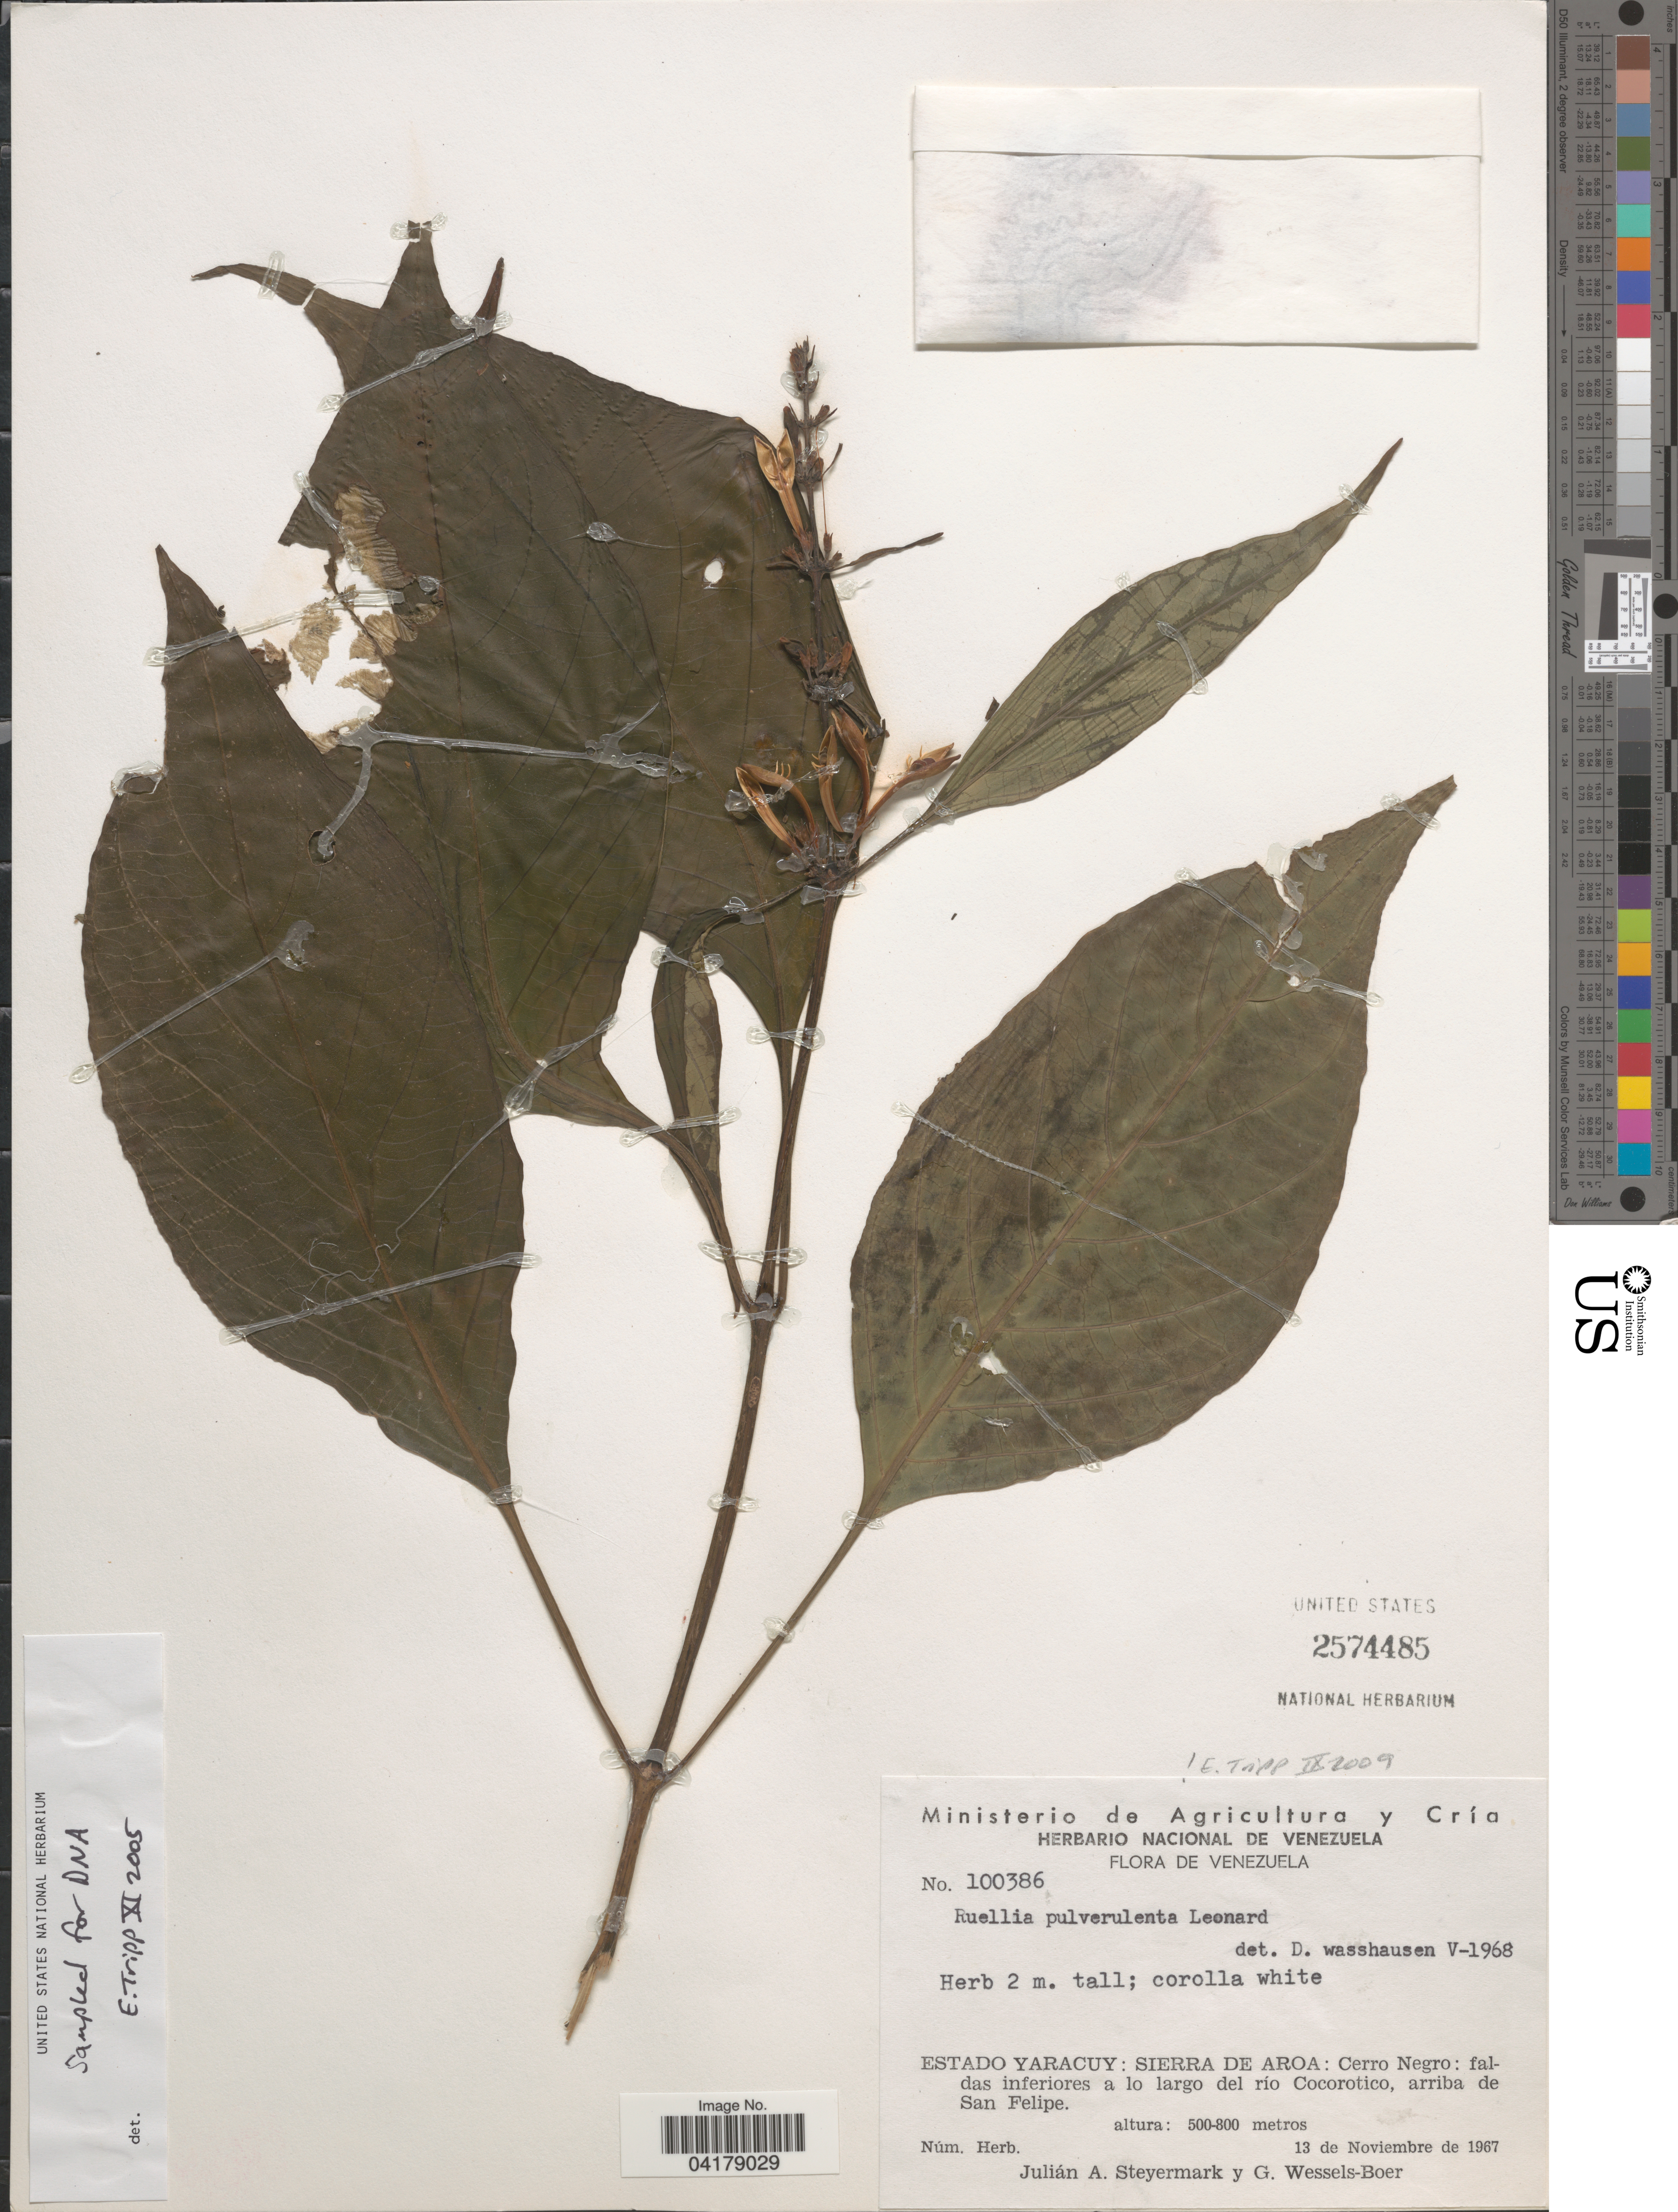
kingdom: Plantae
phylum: Tracheophyta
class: Magnoliopsida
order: Lamiales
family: Acanthaceae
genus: Ruellia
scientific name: Ruellia pulverulenta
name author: Leonard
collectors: J. Steyermark & G. Wessels Boer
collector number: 100386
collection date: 1967-11-13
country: Venezuela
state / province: Yaracuy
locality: Sierra de Aroa: Cerro Negro: faldas inferiores a lo largo del río Cocorotico, arriba de San Felipe.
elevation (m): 500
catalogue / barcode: US 2574485